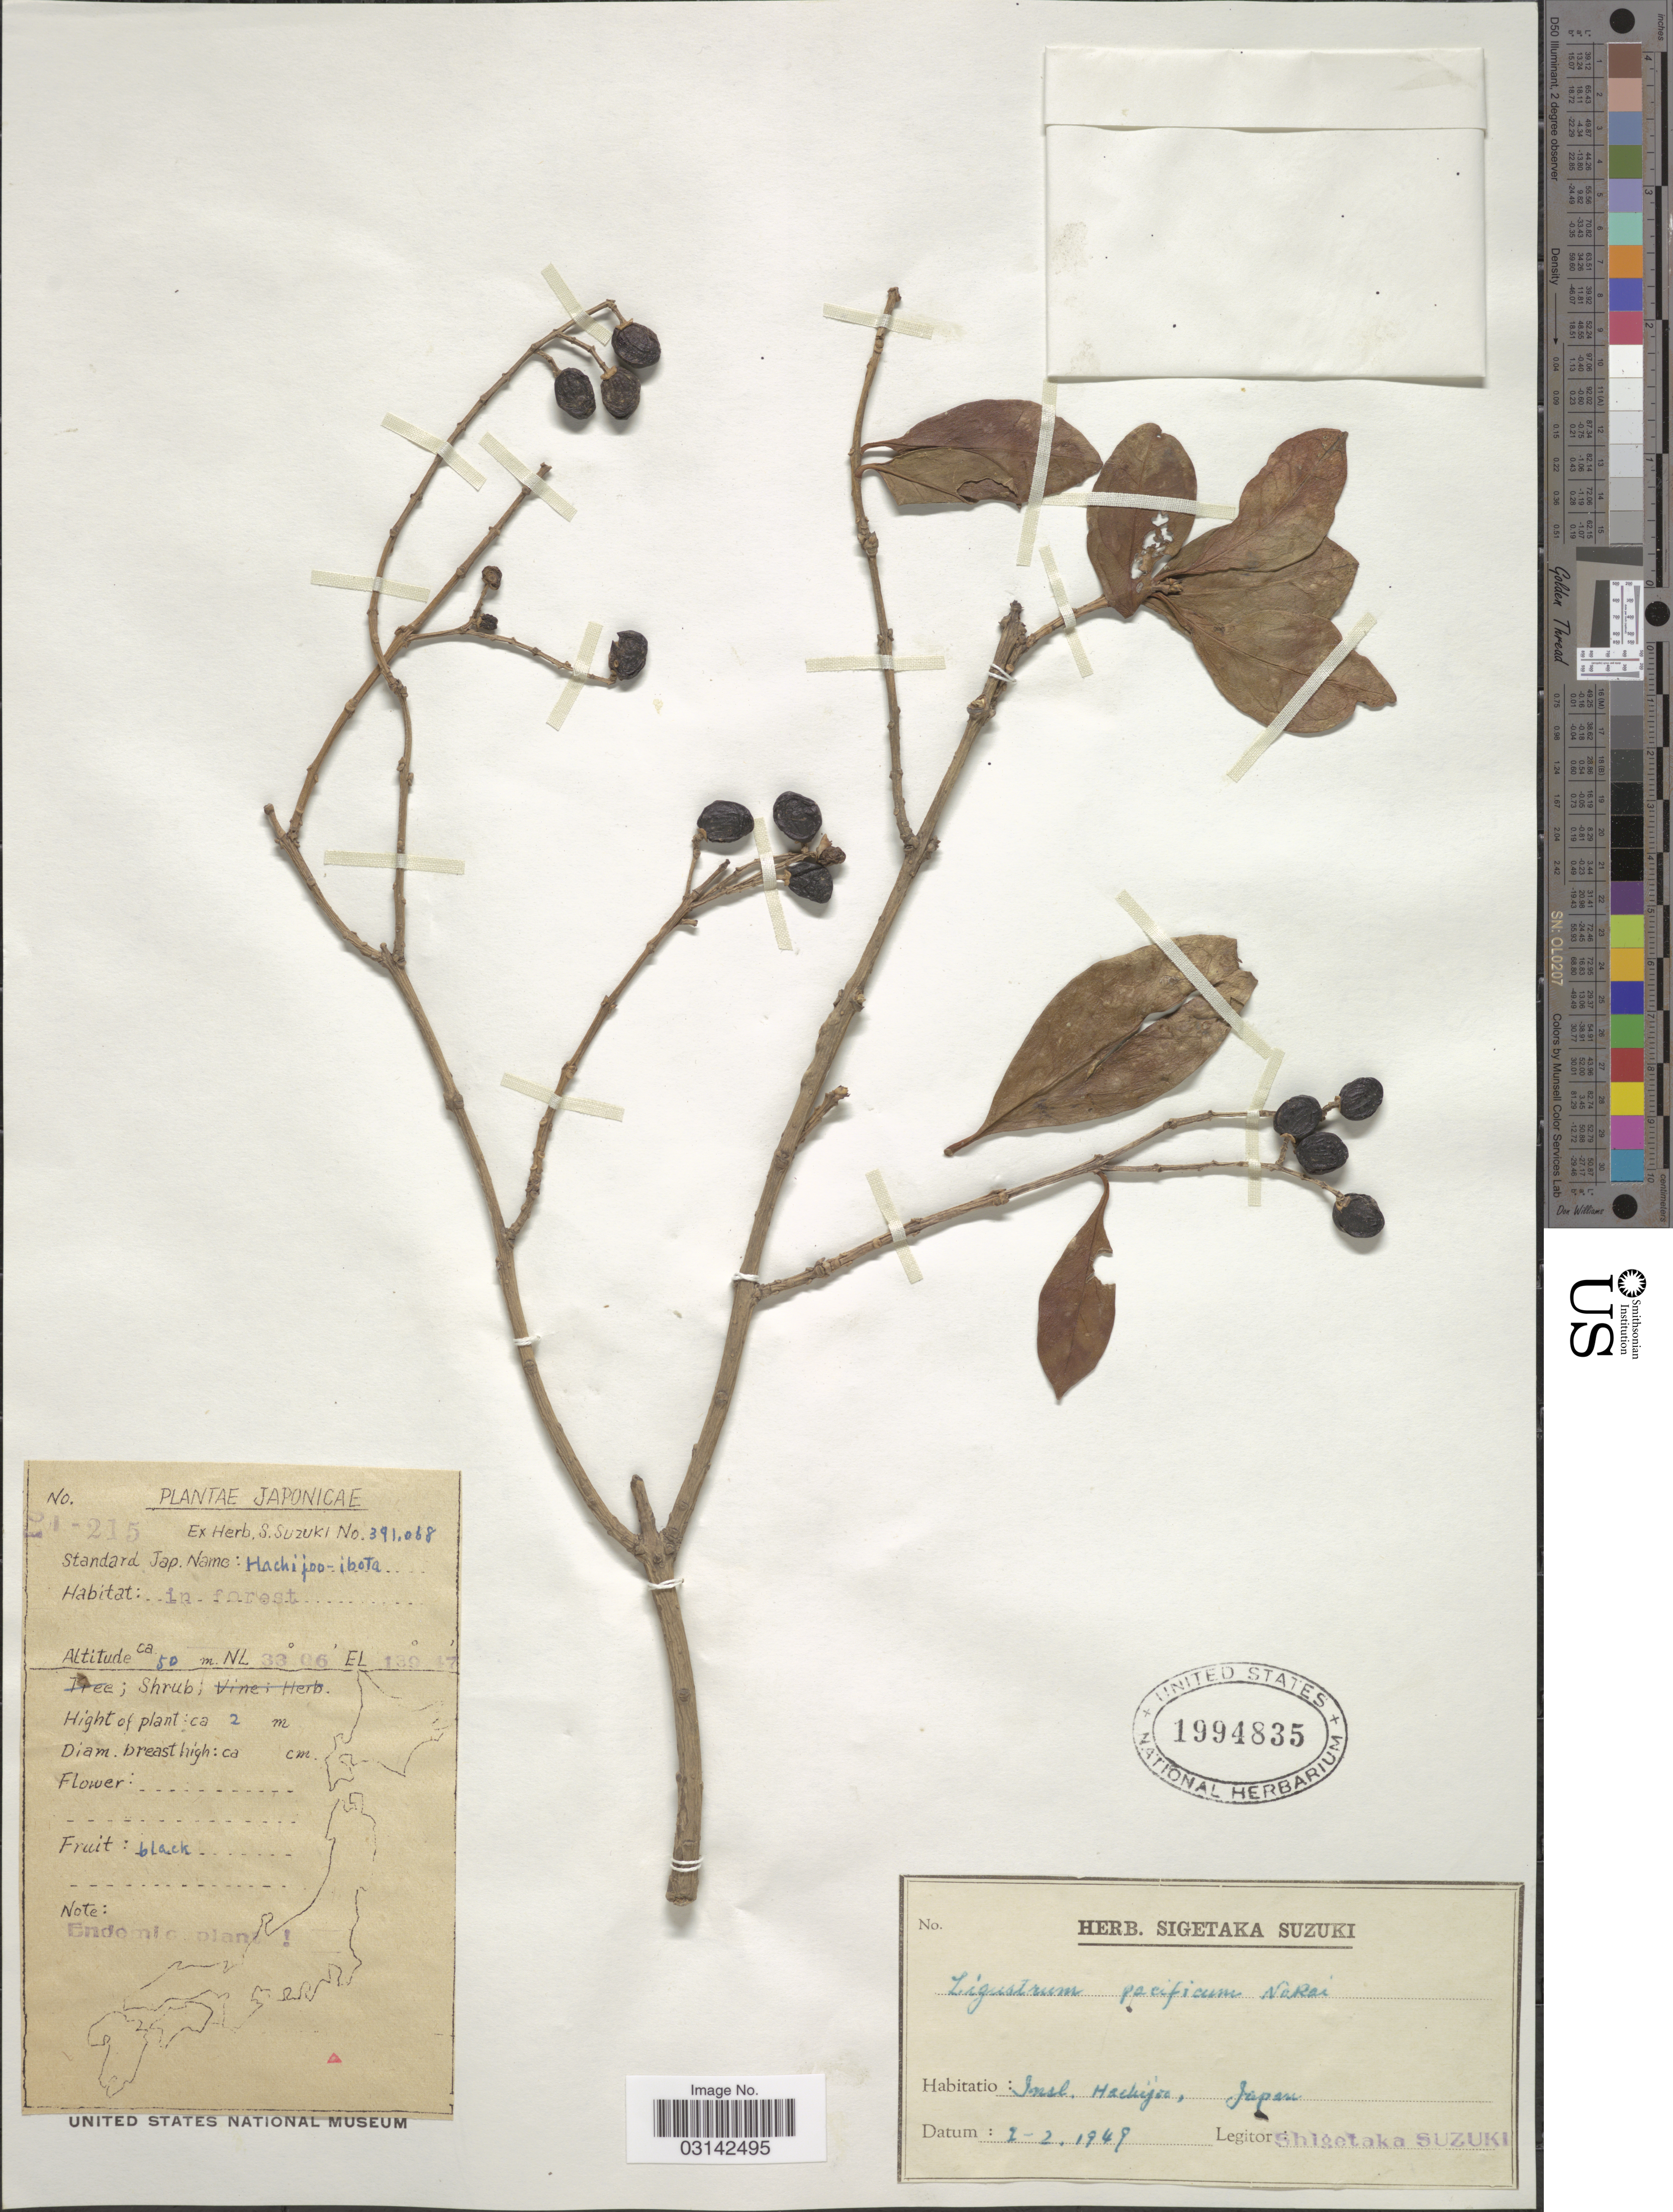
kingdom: Plantae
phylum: Tracheophyta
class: Magnoliopsida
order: Lamiales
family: Oleaceae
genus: Ligustrum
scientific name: Ligustrum pacificum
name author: Nakai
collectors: S. Suzuki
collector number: PI-215*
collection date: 1949-02-02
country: Japan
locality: Insl. Hachijoo.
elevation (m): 50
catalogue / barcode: US 1994835